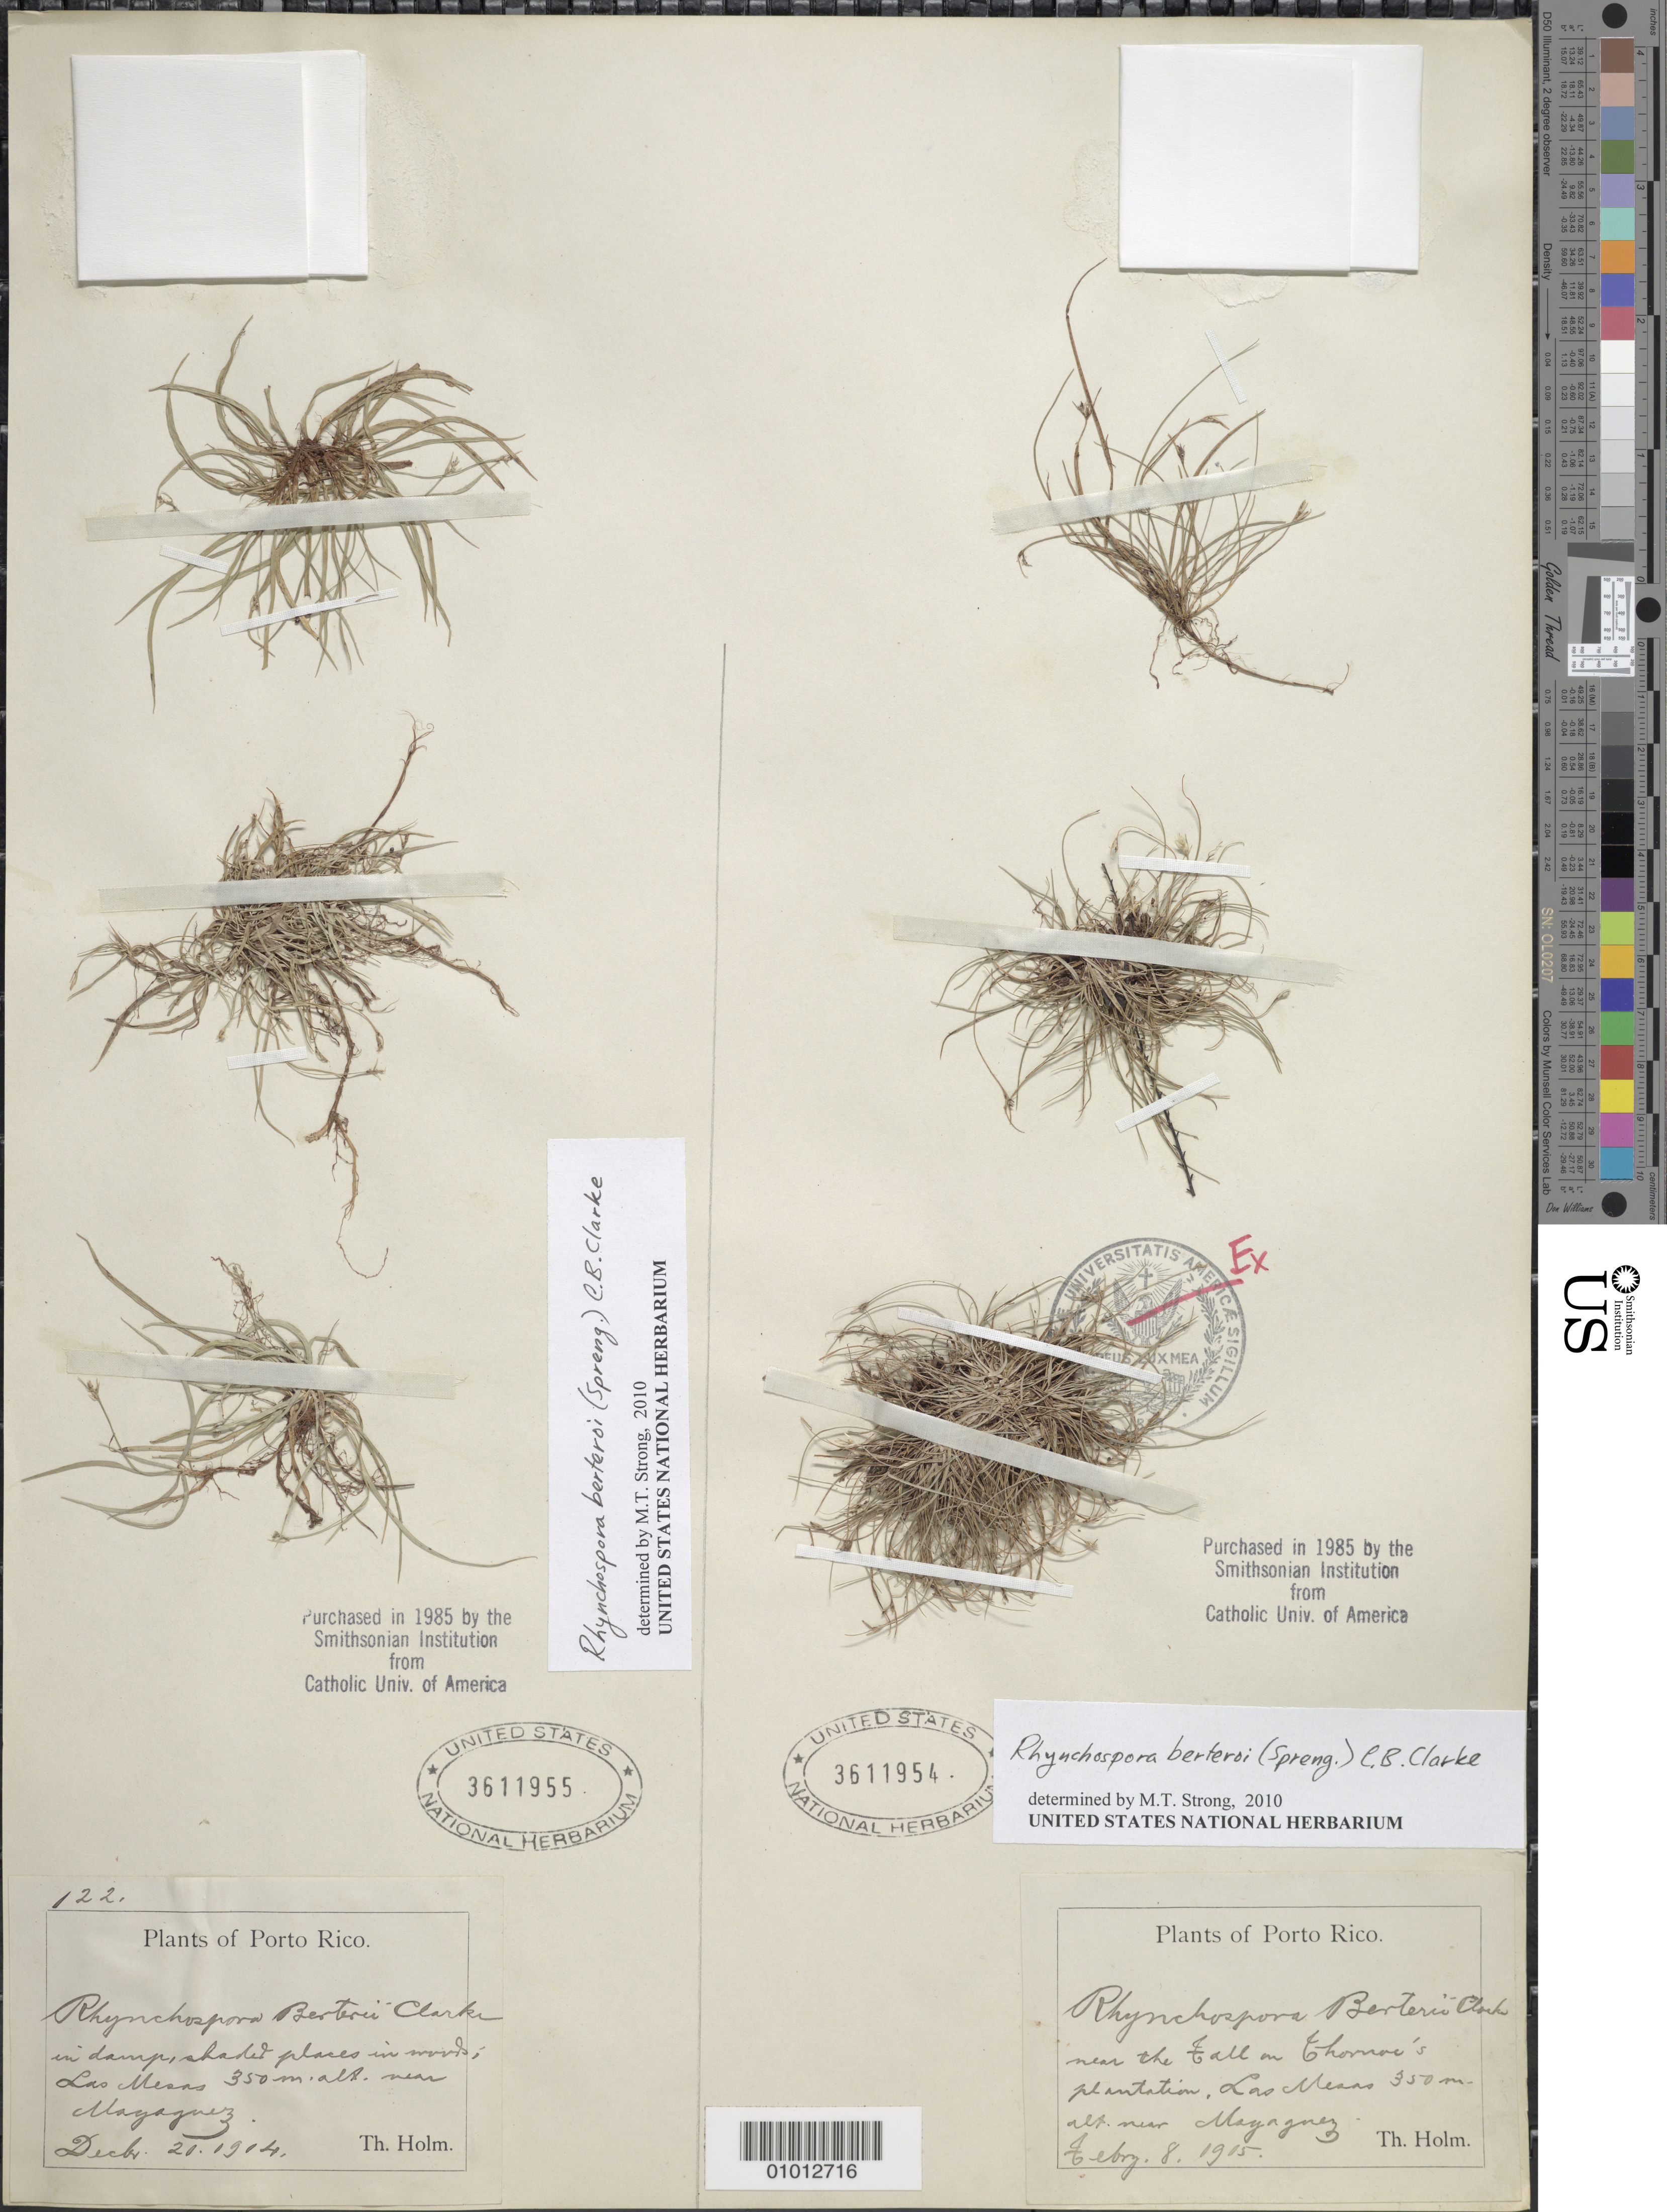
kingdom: Plantae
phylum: Tracheophyta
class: Liliopsida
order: Poales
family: Cyperaceae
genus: Rhynchospora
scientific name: Rhynchospora berteroi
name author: (Spreng.) C.B. Clarke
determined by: Strong, M. T., (US), Smithsonian Institution - National Museum of Natural History (UNITED STATES)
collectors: H. T. Holm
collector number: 122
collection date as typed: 20 Dec 1904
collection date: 1904-12-20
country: Puerto Rico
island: Puerto Rico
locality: Las Mesas near Mayaguez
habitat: In damp, shaded places in woods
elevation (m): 350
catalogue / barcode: US 3611955